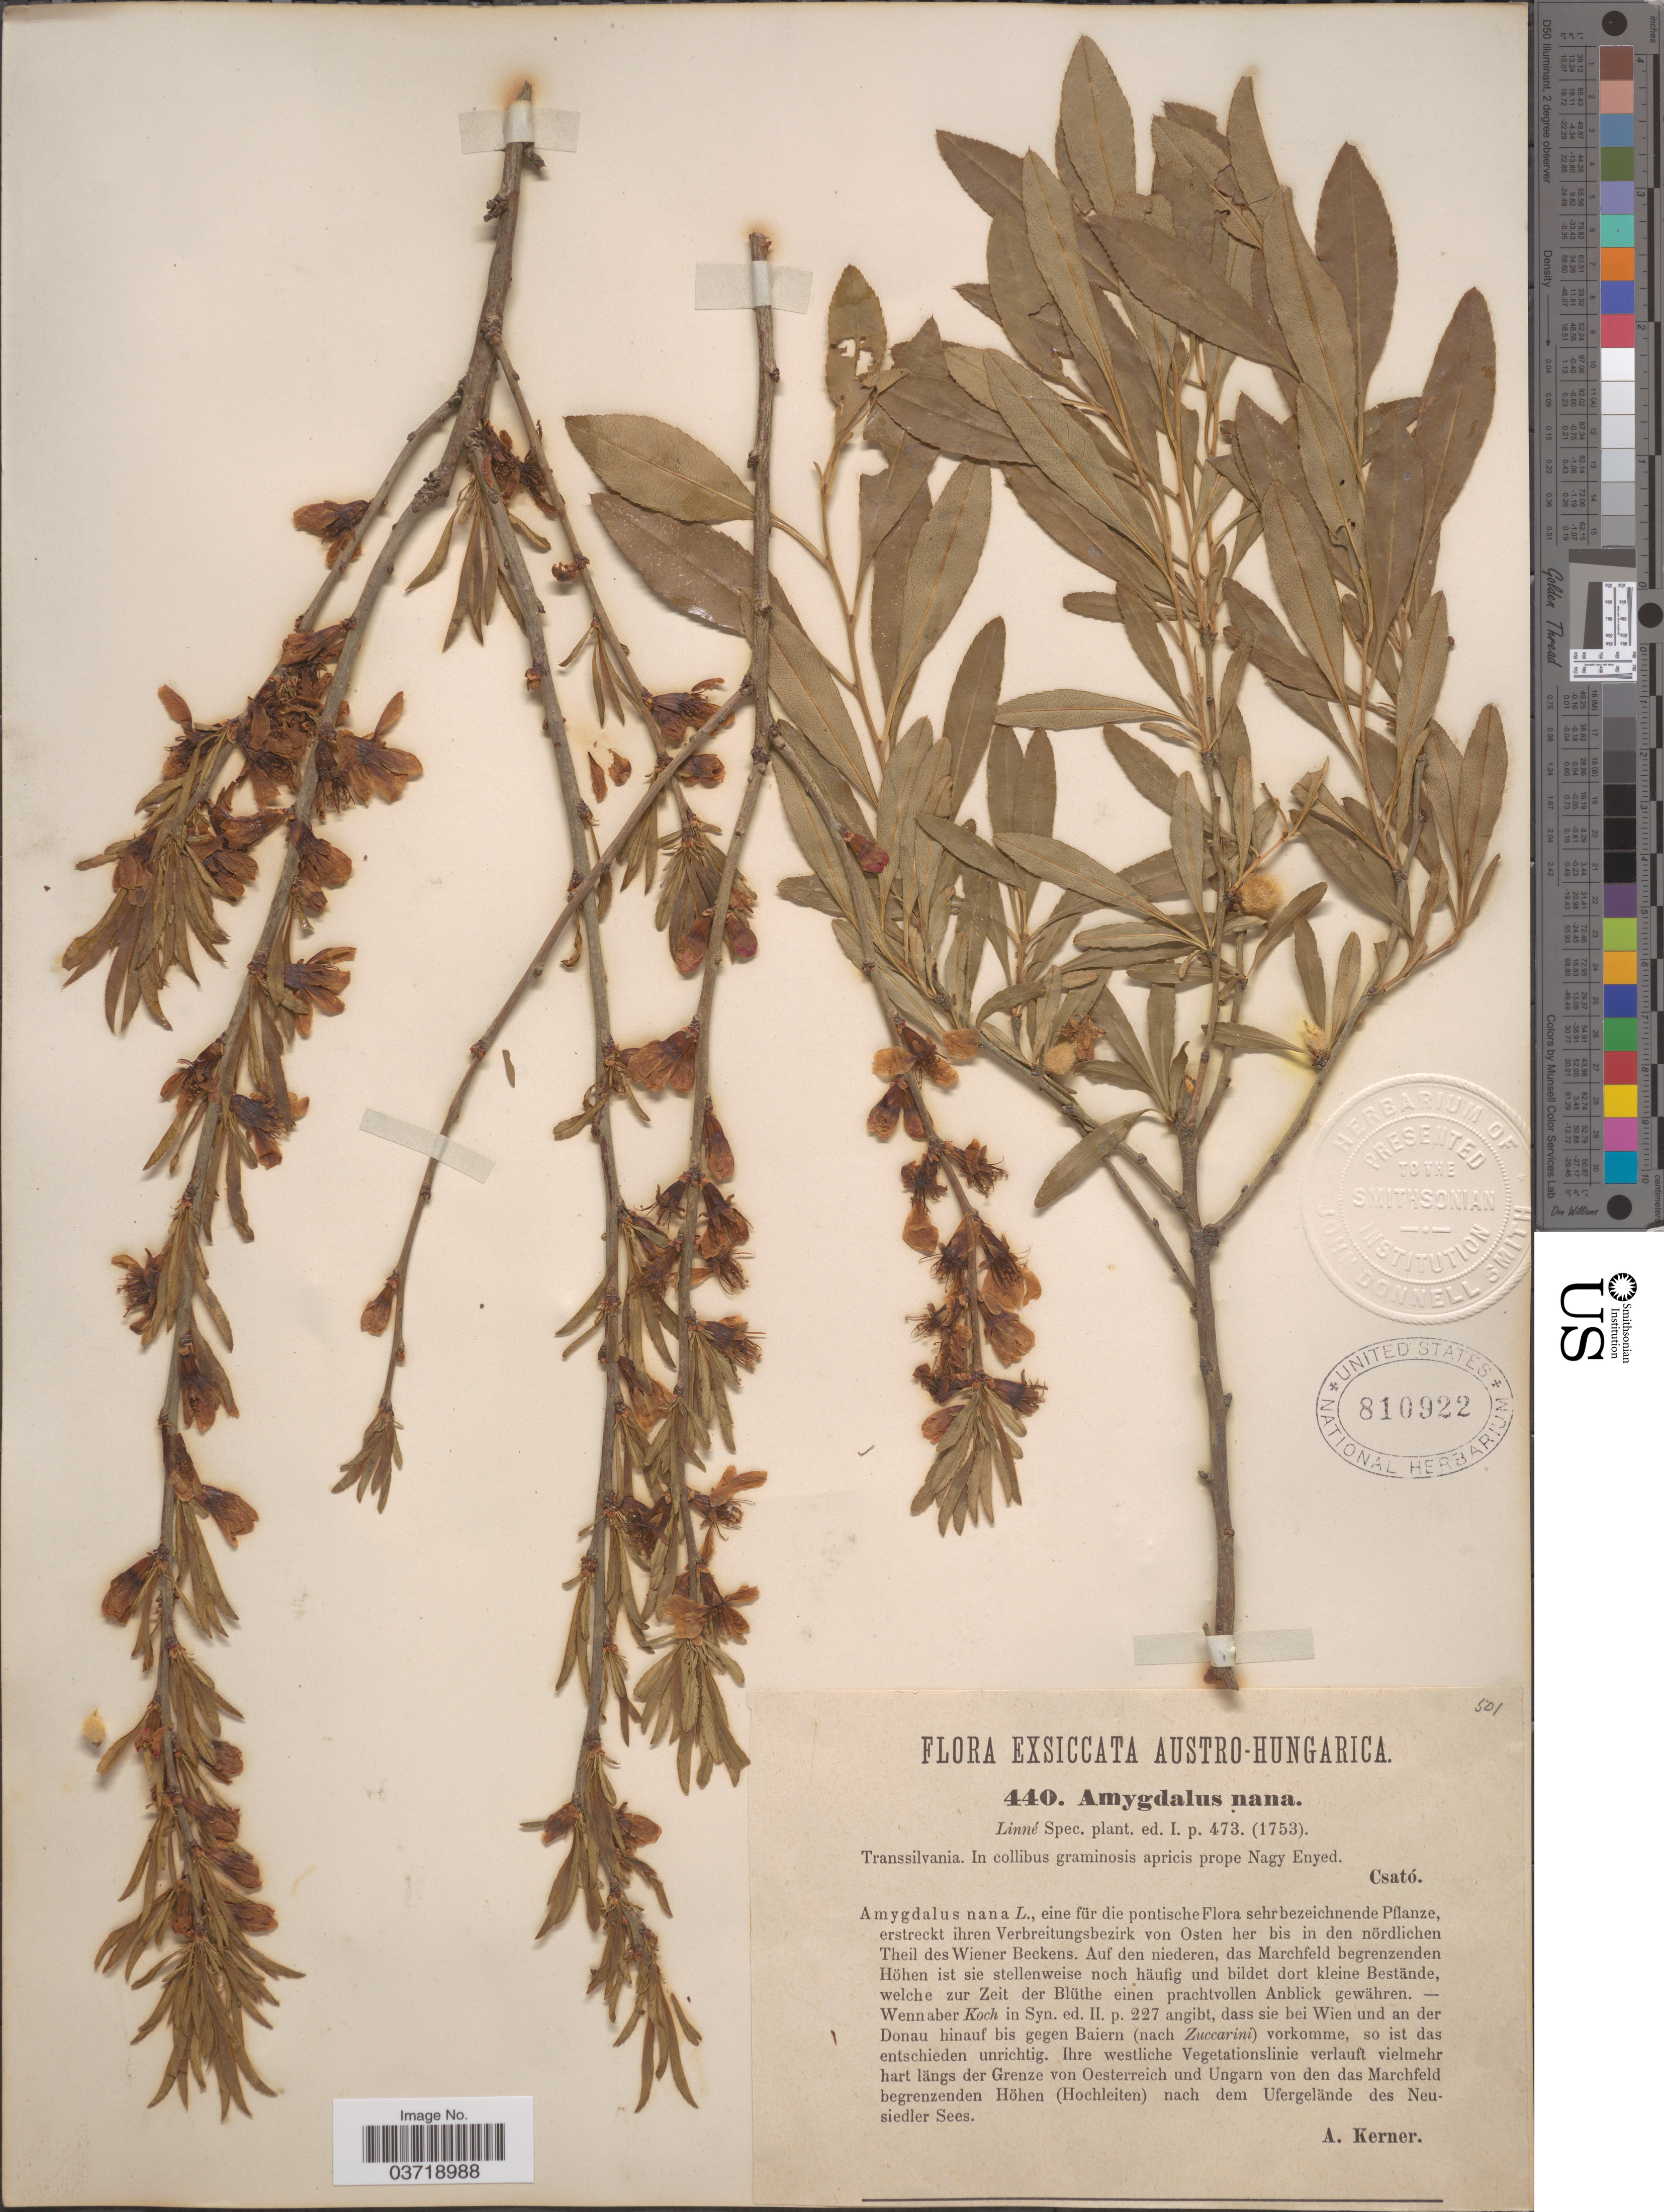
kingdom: Plantae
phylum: Tracheophyta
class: Magnoliopsida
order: Rosales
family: Rosaceae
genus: Prunus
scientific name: Prunus tenella var. tenella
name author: Batsch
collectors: Csató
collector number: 440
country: Romania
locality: Austro-Hungarica. Transsilvania. In collibus graminosis apricis prope Nagy Enyed.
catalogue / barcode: US 810922